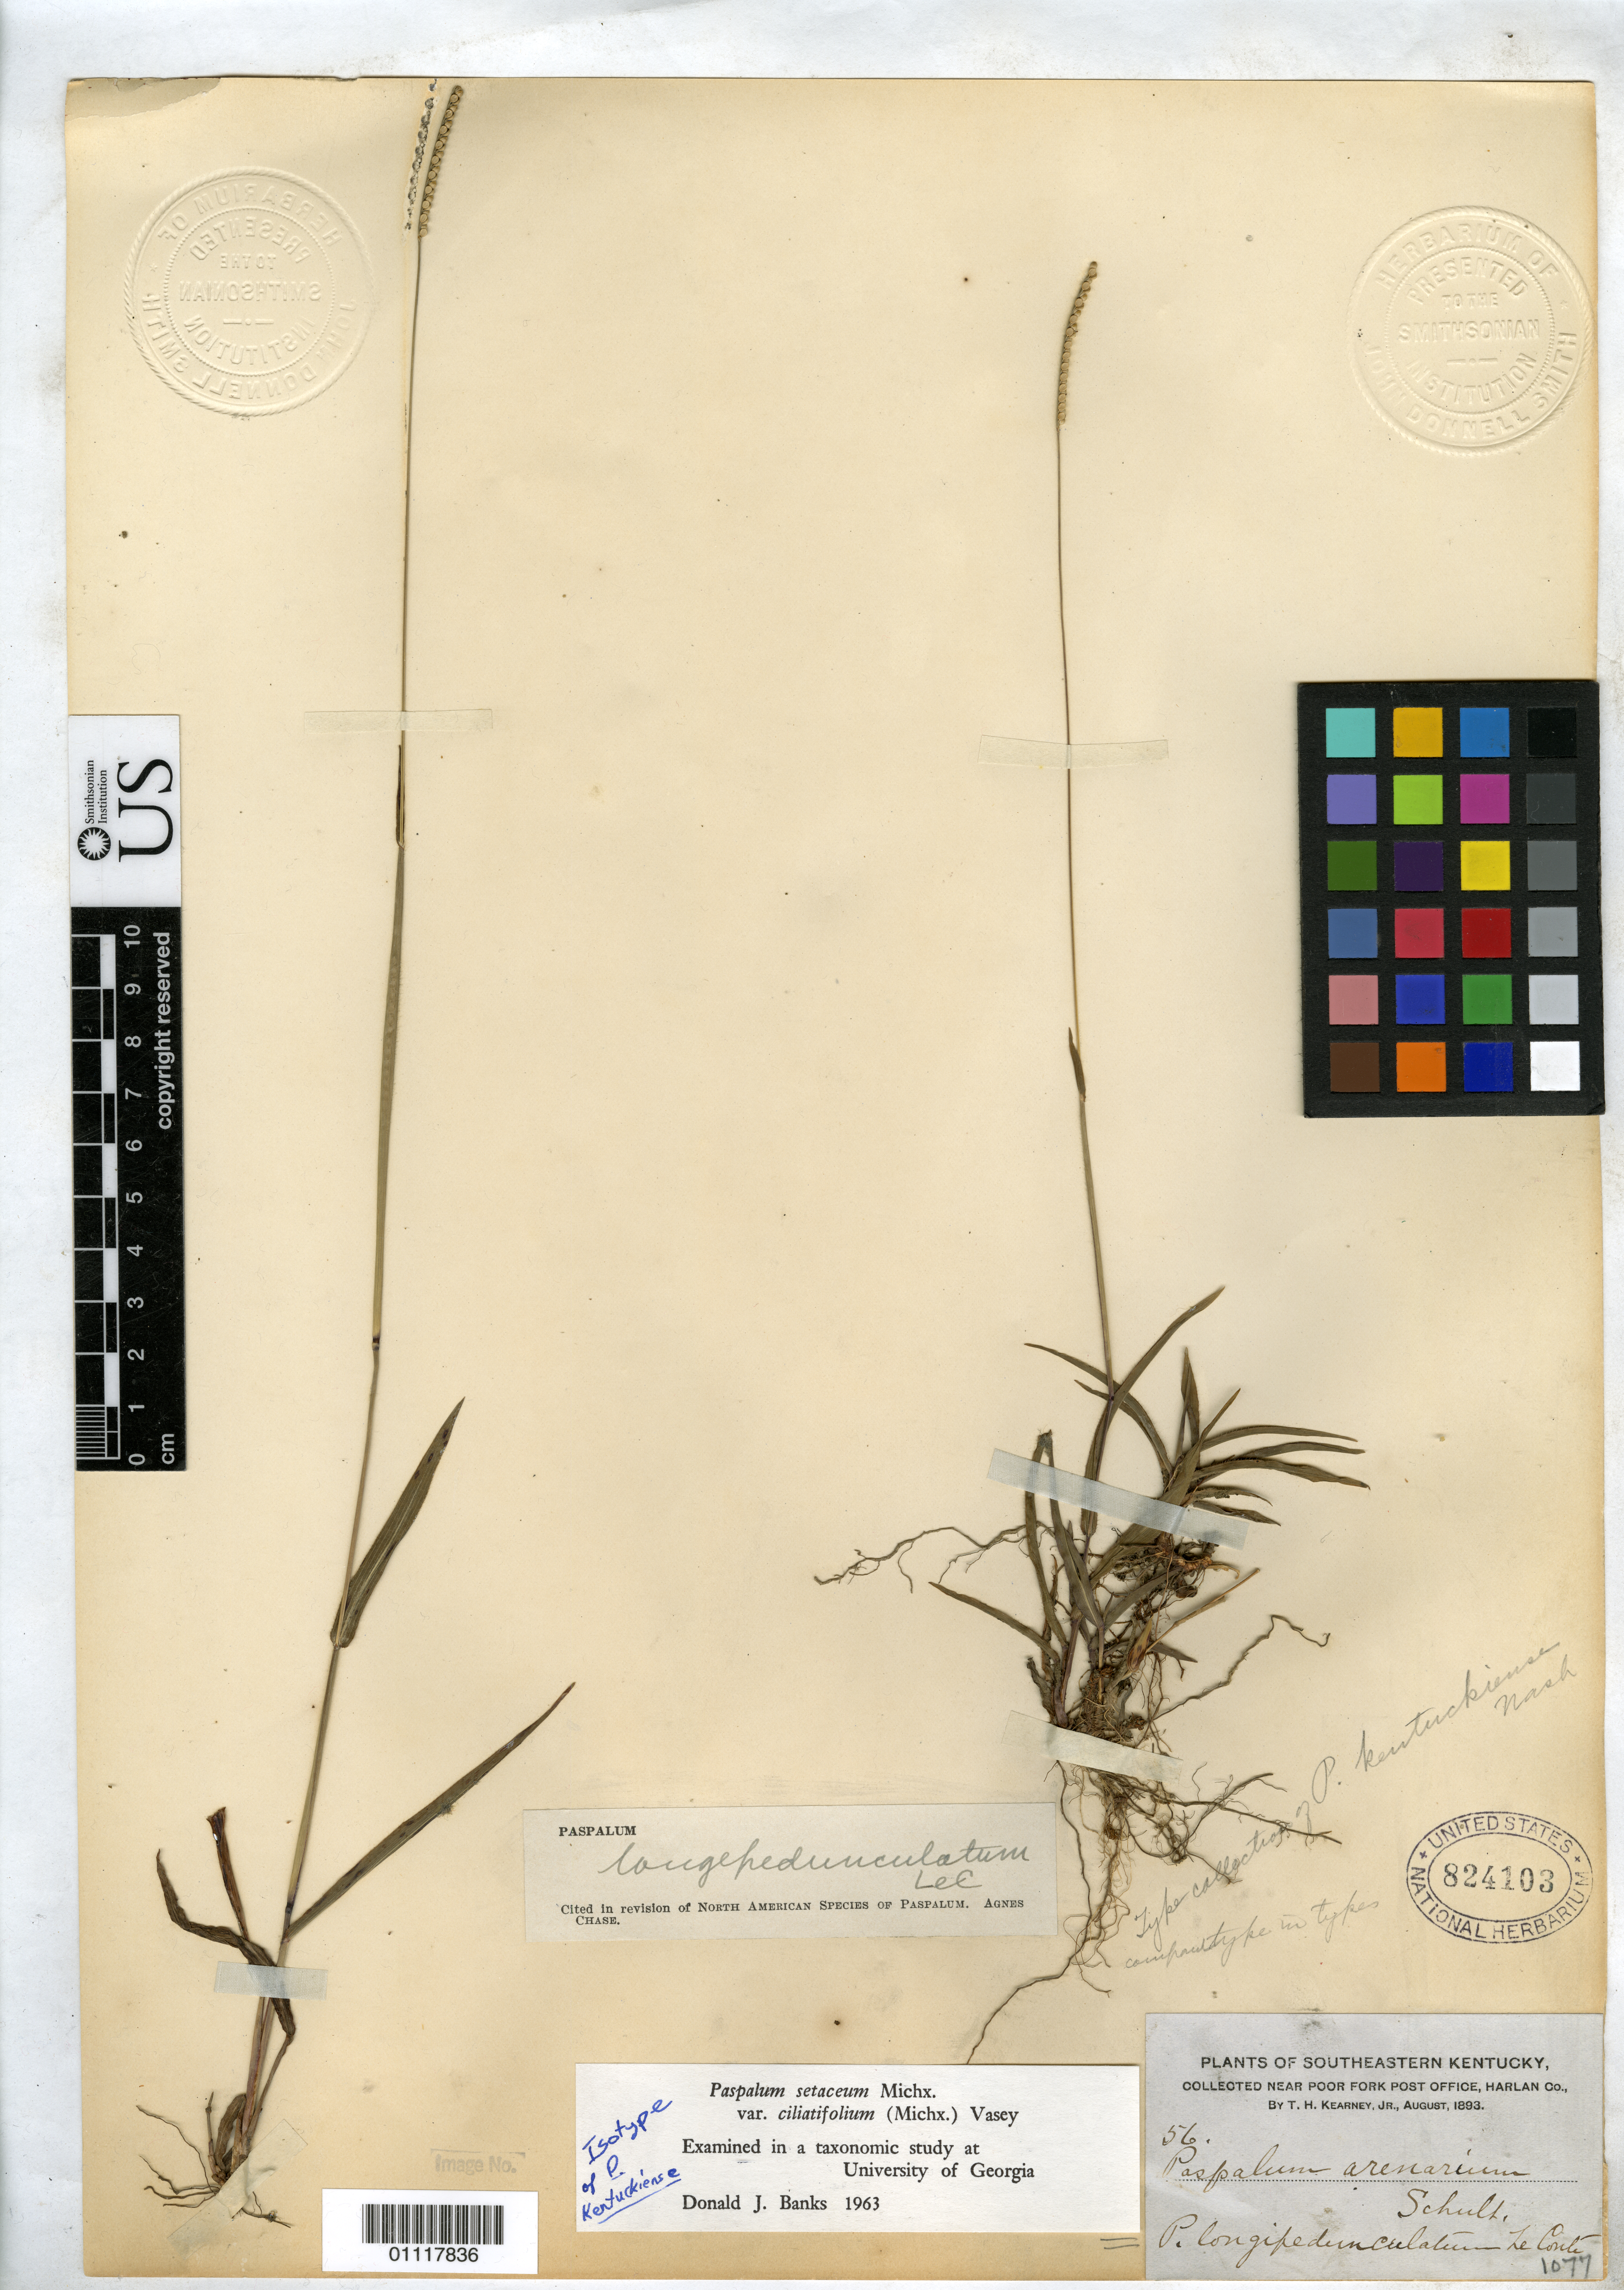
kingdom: Plantae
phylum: Tracheophyta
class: Liliopsida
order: Poales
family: Poaceae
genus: Paspalum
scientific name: Paspalum kentuckiense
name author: Nash in Britton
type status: Isotype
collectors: T. H. Kearney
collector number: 56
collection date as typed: Aug 1893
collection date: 1893-08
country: United States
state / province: Kentucky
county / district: Harlan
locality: Near Poor Fork Post Office.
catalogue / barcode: US 824103